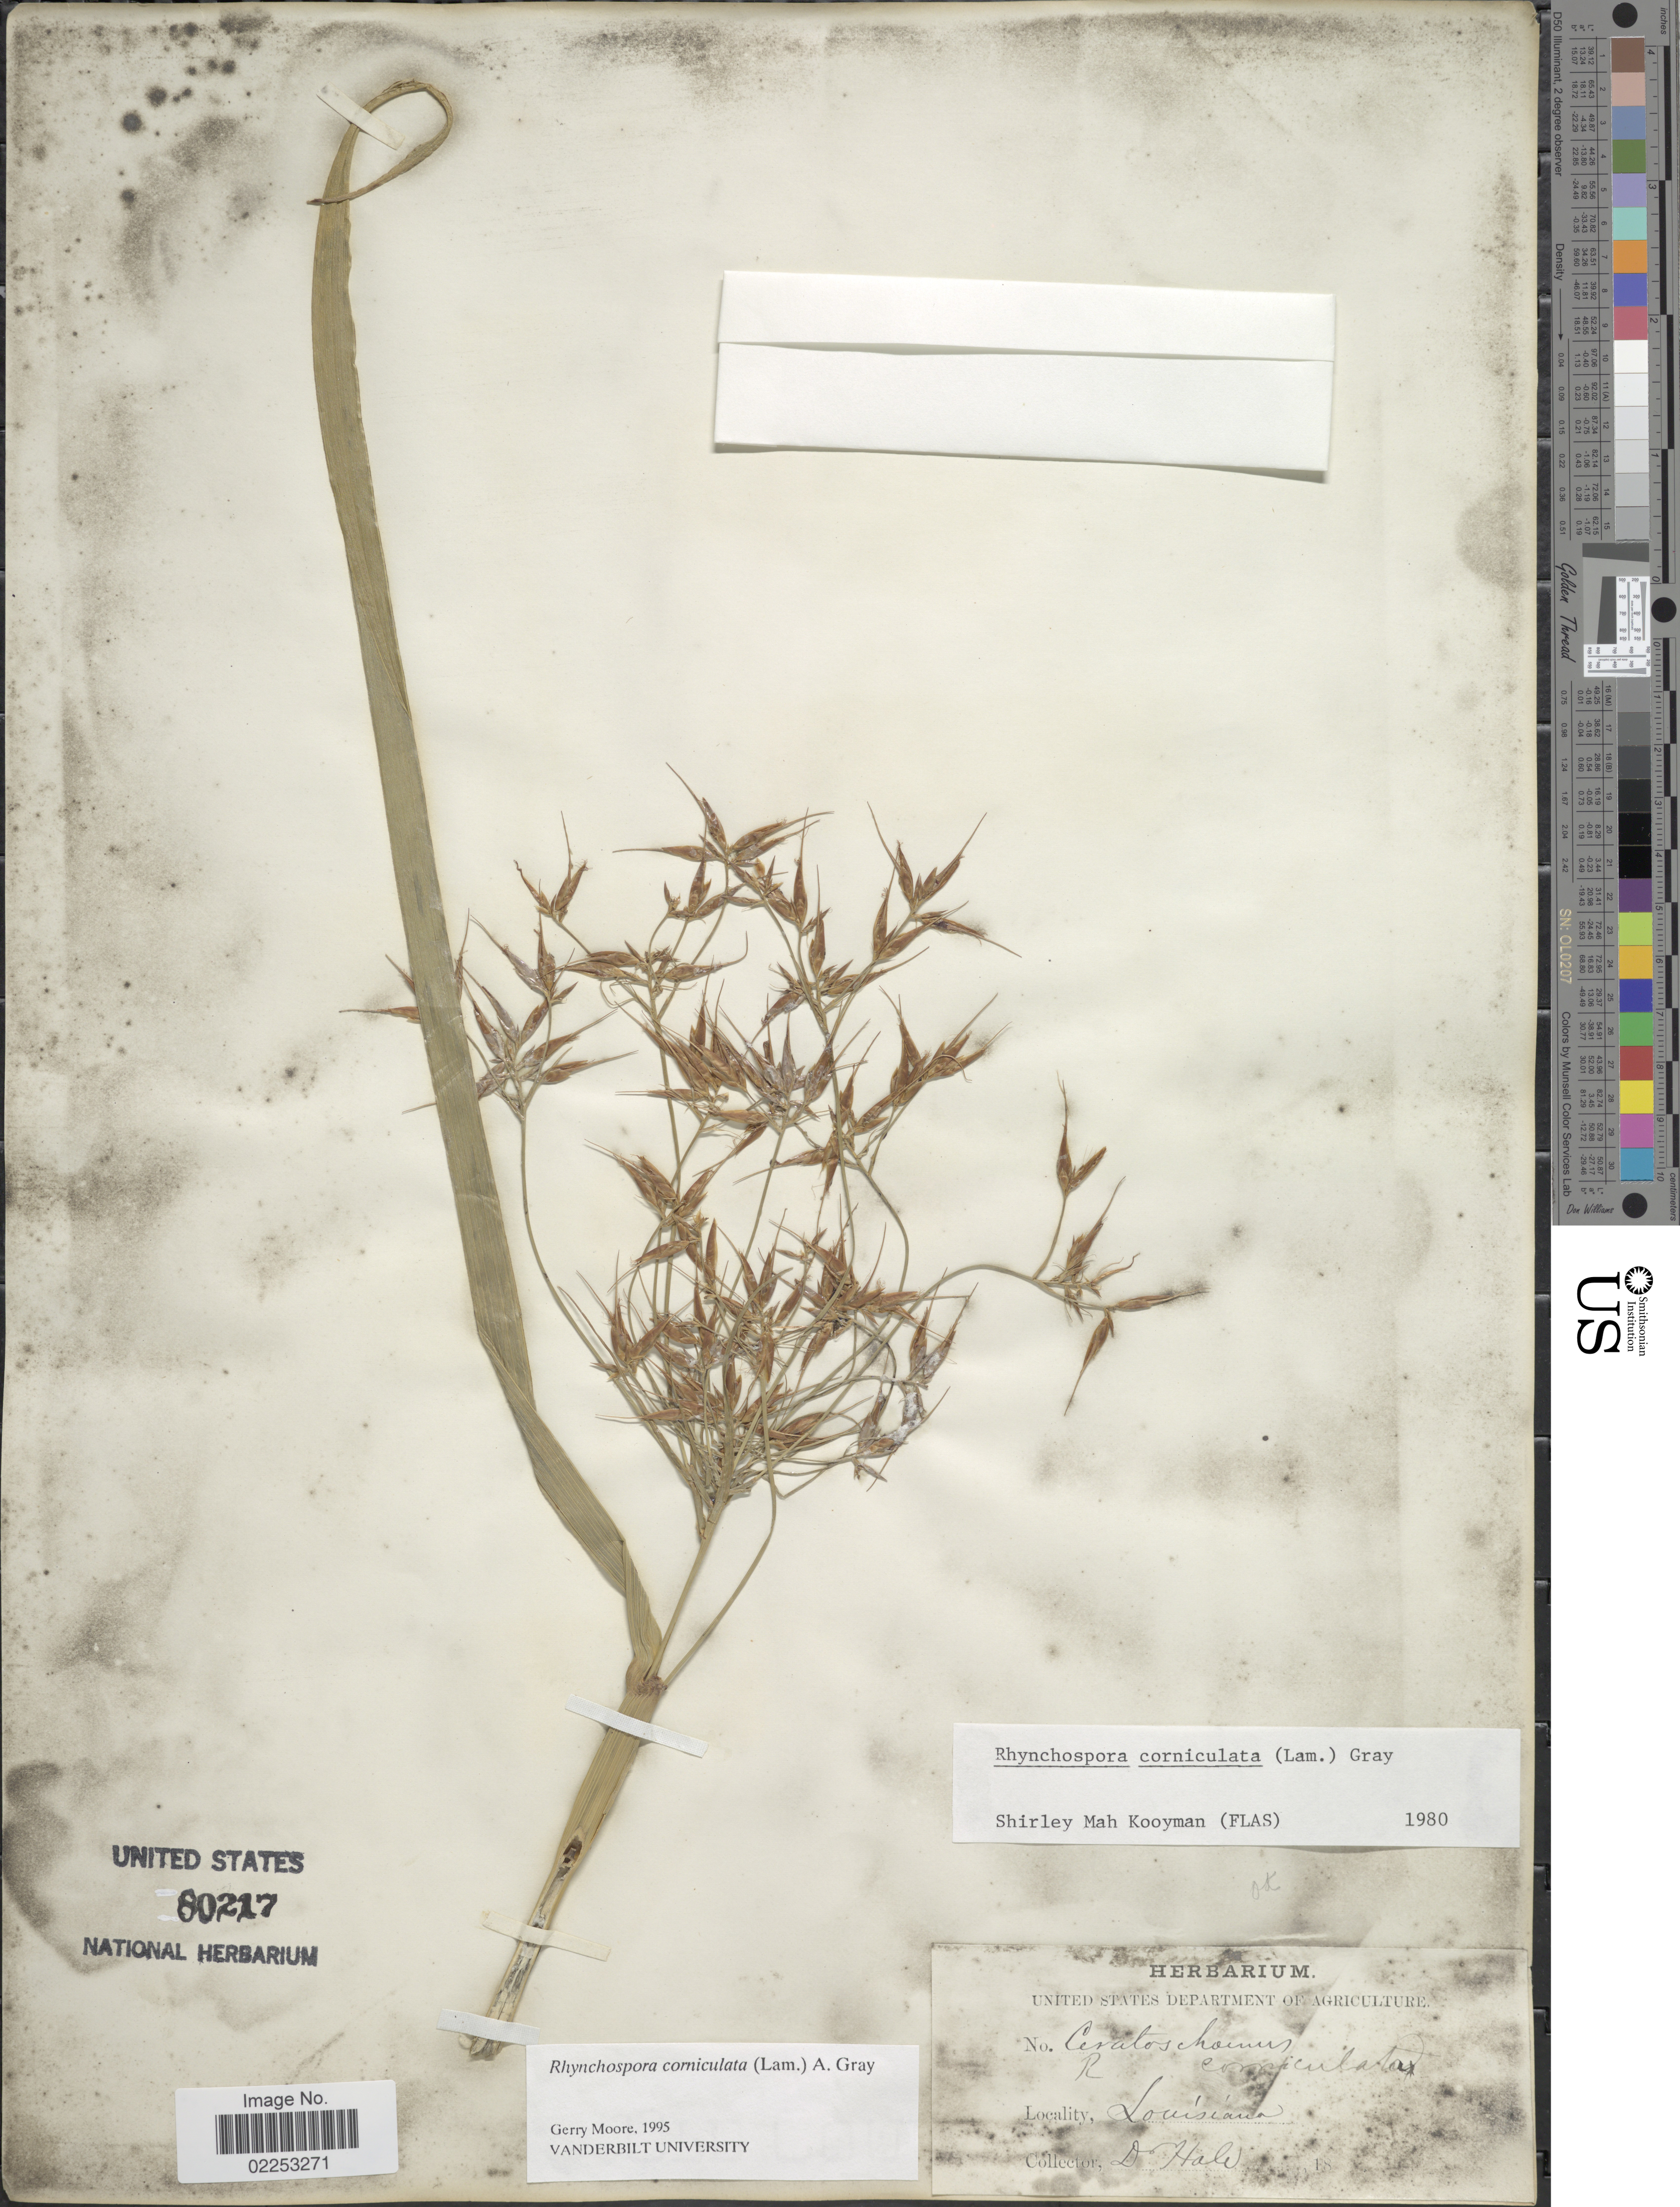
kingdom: Plantae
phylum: Tracheophyta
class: Liliopsida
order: Poales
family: Cyperaceae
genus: Rhynchospora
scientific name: Rhynchospora corniculata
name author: (Lam.) A. Gray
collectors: -- Hale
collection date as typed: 18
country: United States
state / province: Louisiana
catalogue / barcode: US 80217